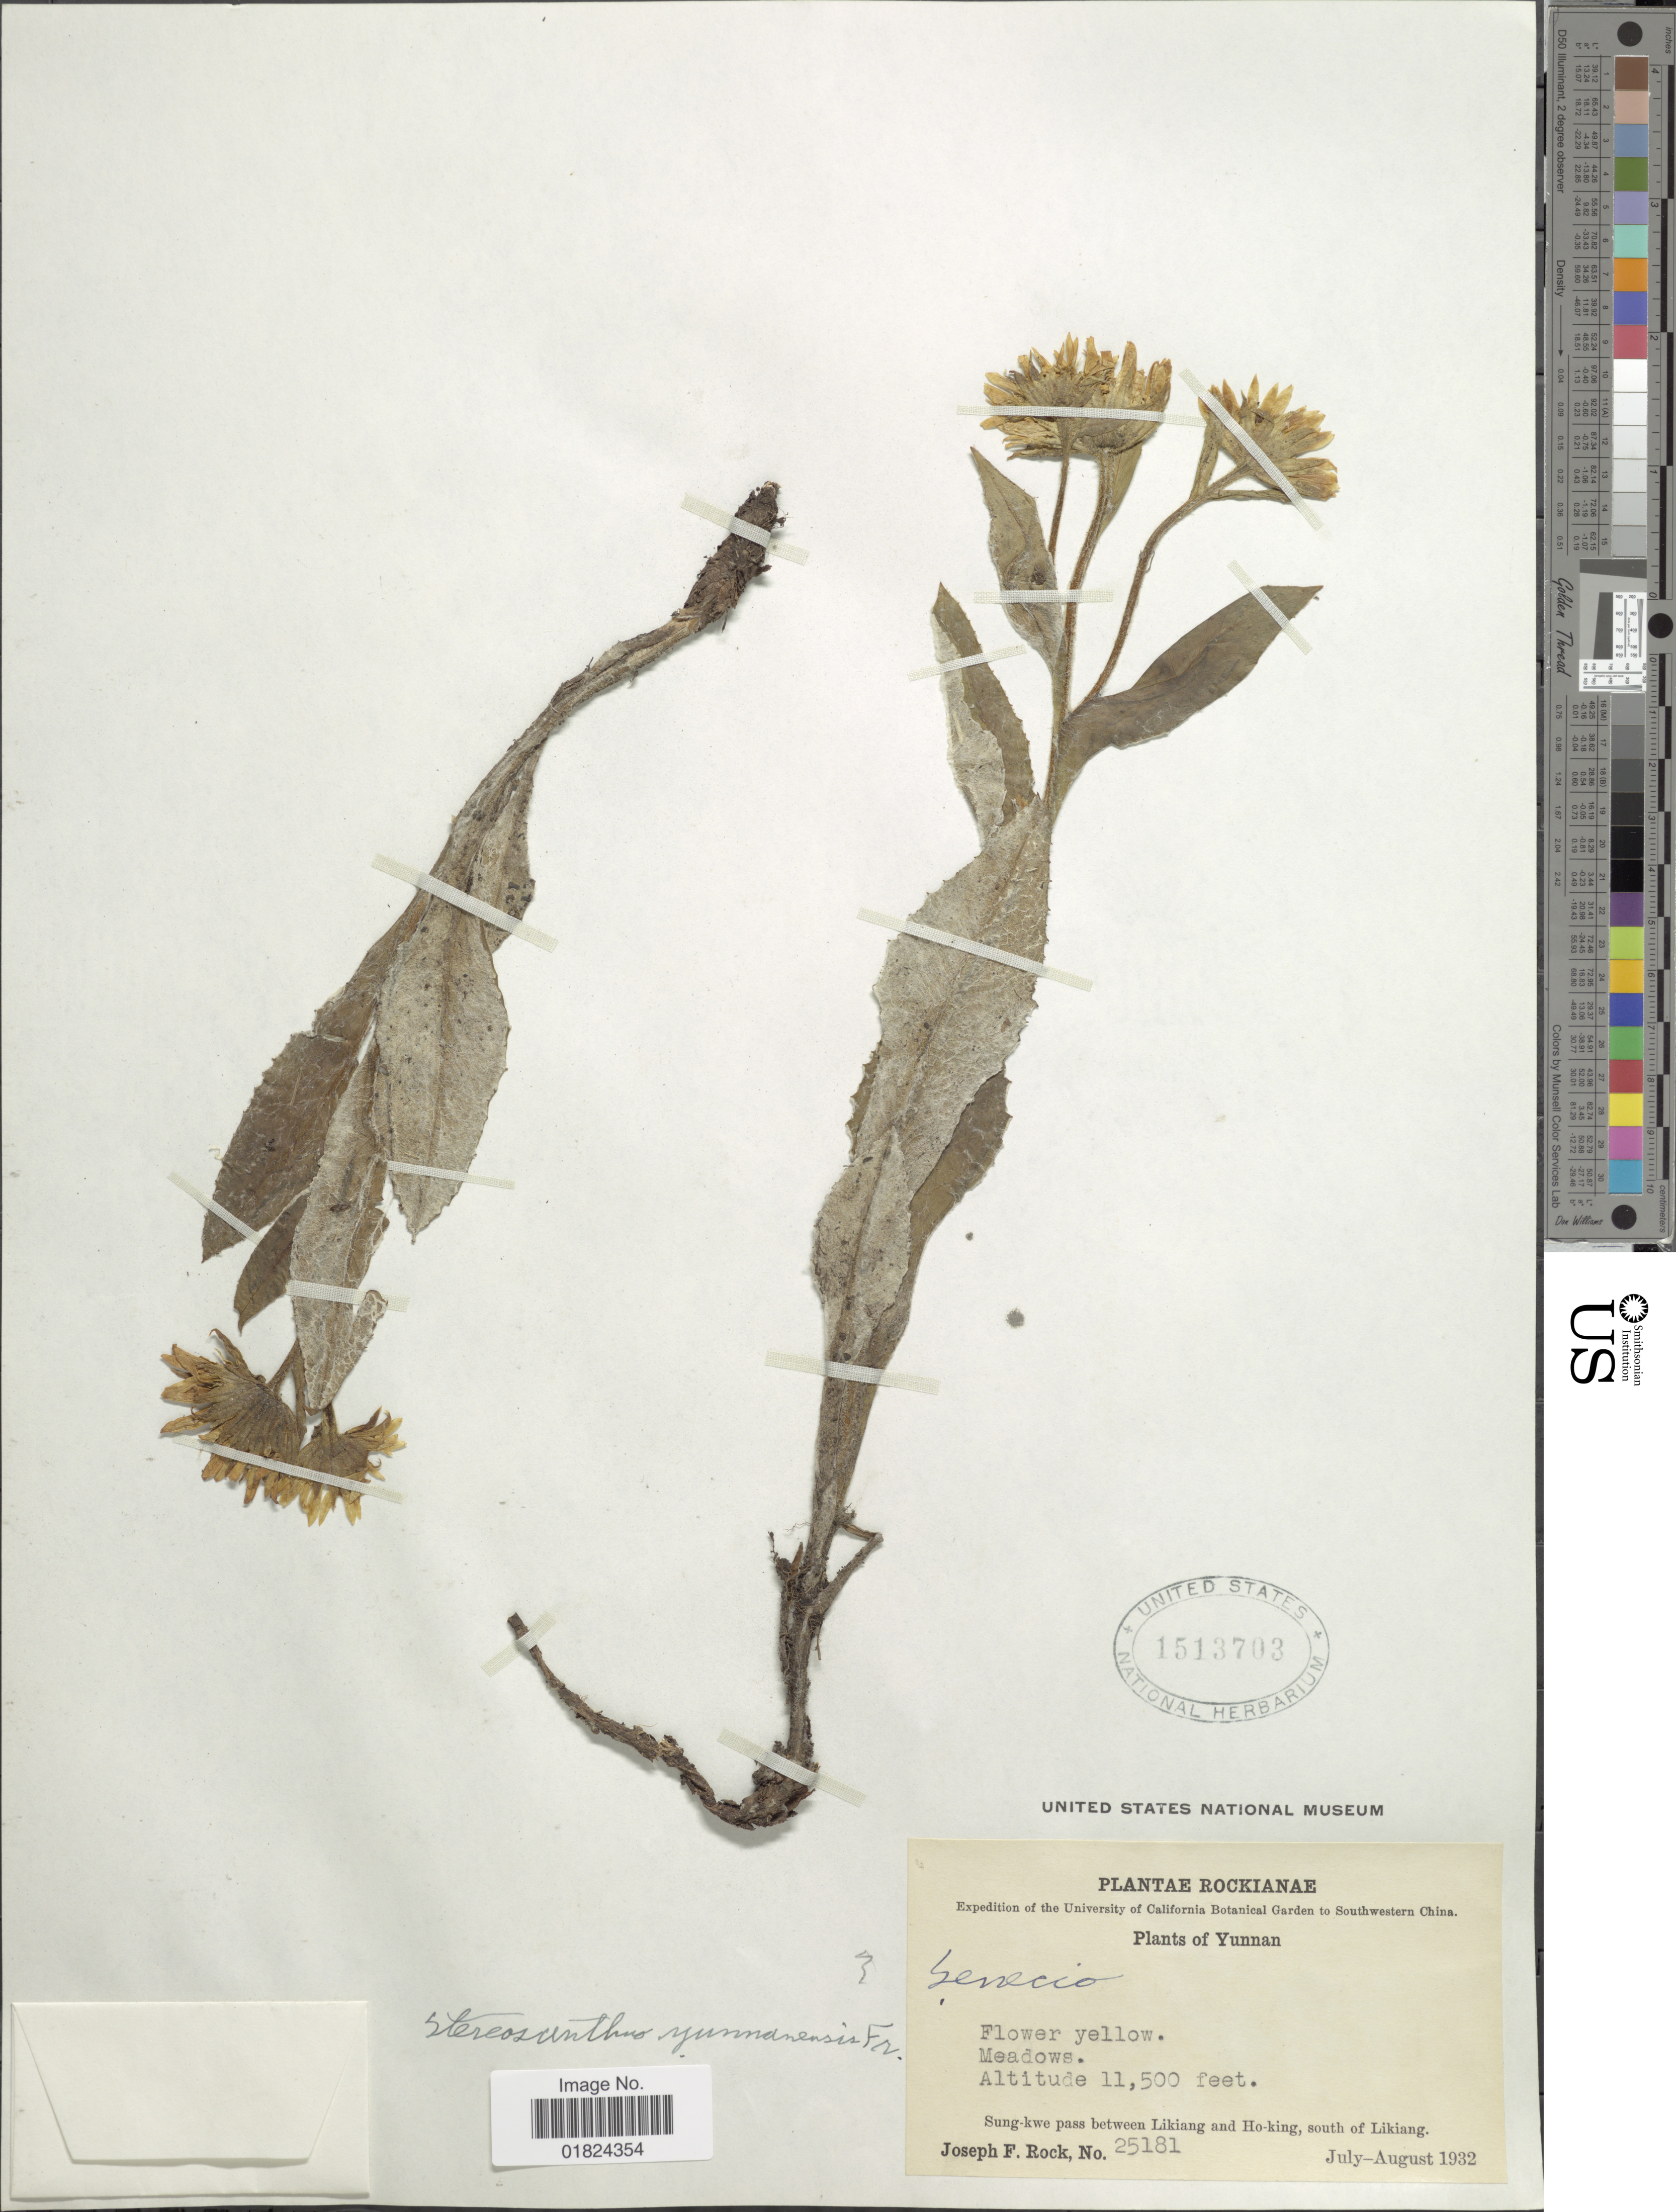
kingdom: Plantae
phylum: Tracheophyta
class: Magnoliopsida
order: Asterales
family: Asteraceae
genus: Stereosanthus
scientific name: Stereosanthus yunnanensis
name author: (L.) Fr.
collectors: J. F. Rock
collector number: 25181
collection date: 1932-07/1932-08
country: China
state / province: Yunnan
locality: Southwestern China, Sung-kwe pass between Likiang and Ho-king, south of Likiang.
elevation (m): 3505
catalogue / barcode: US 1513703